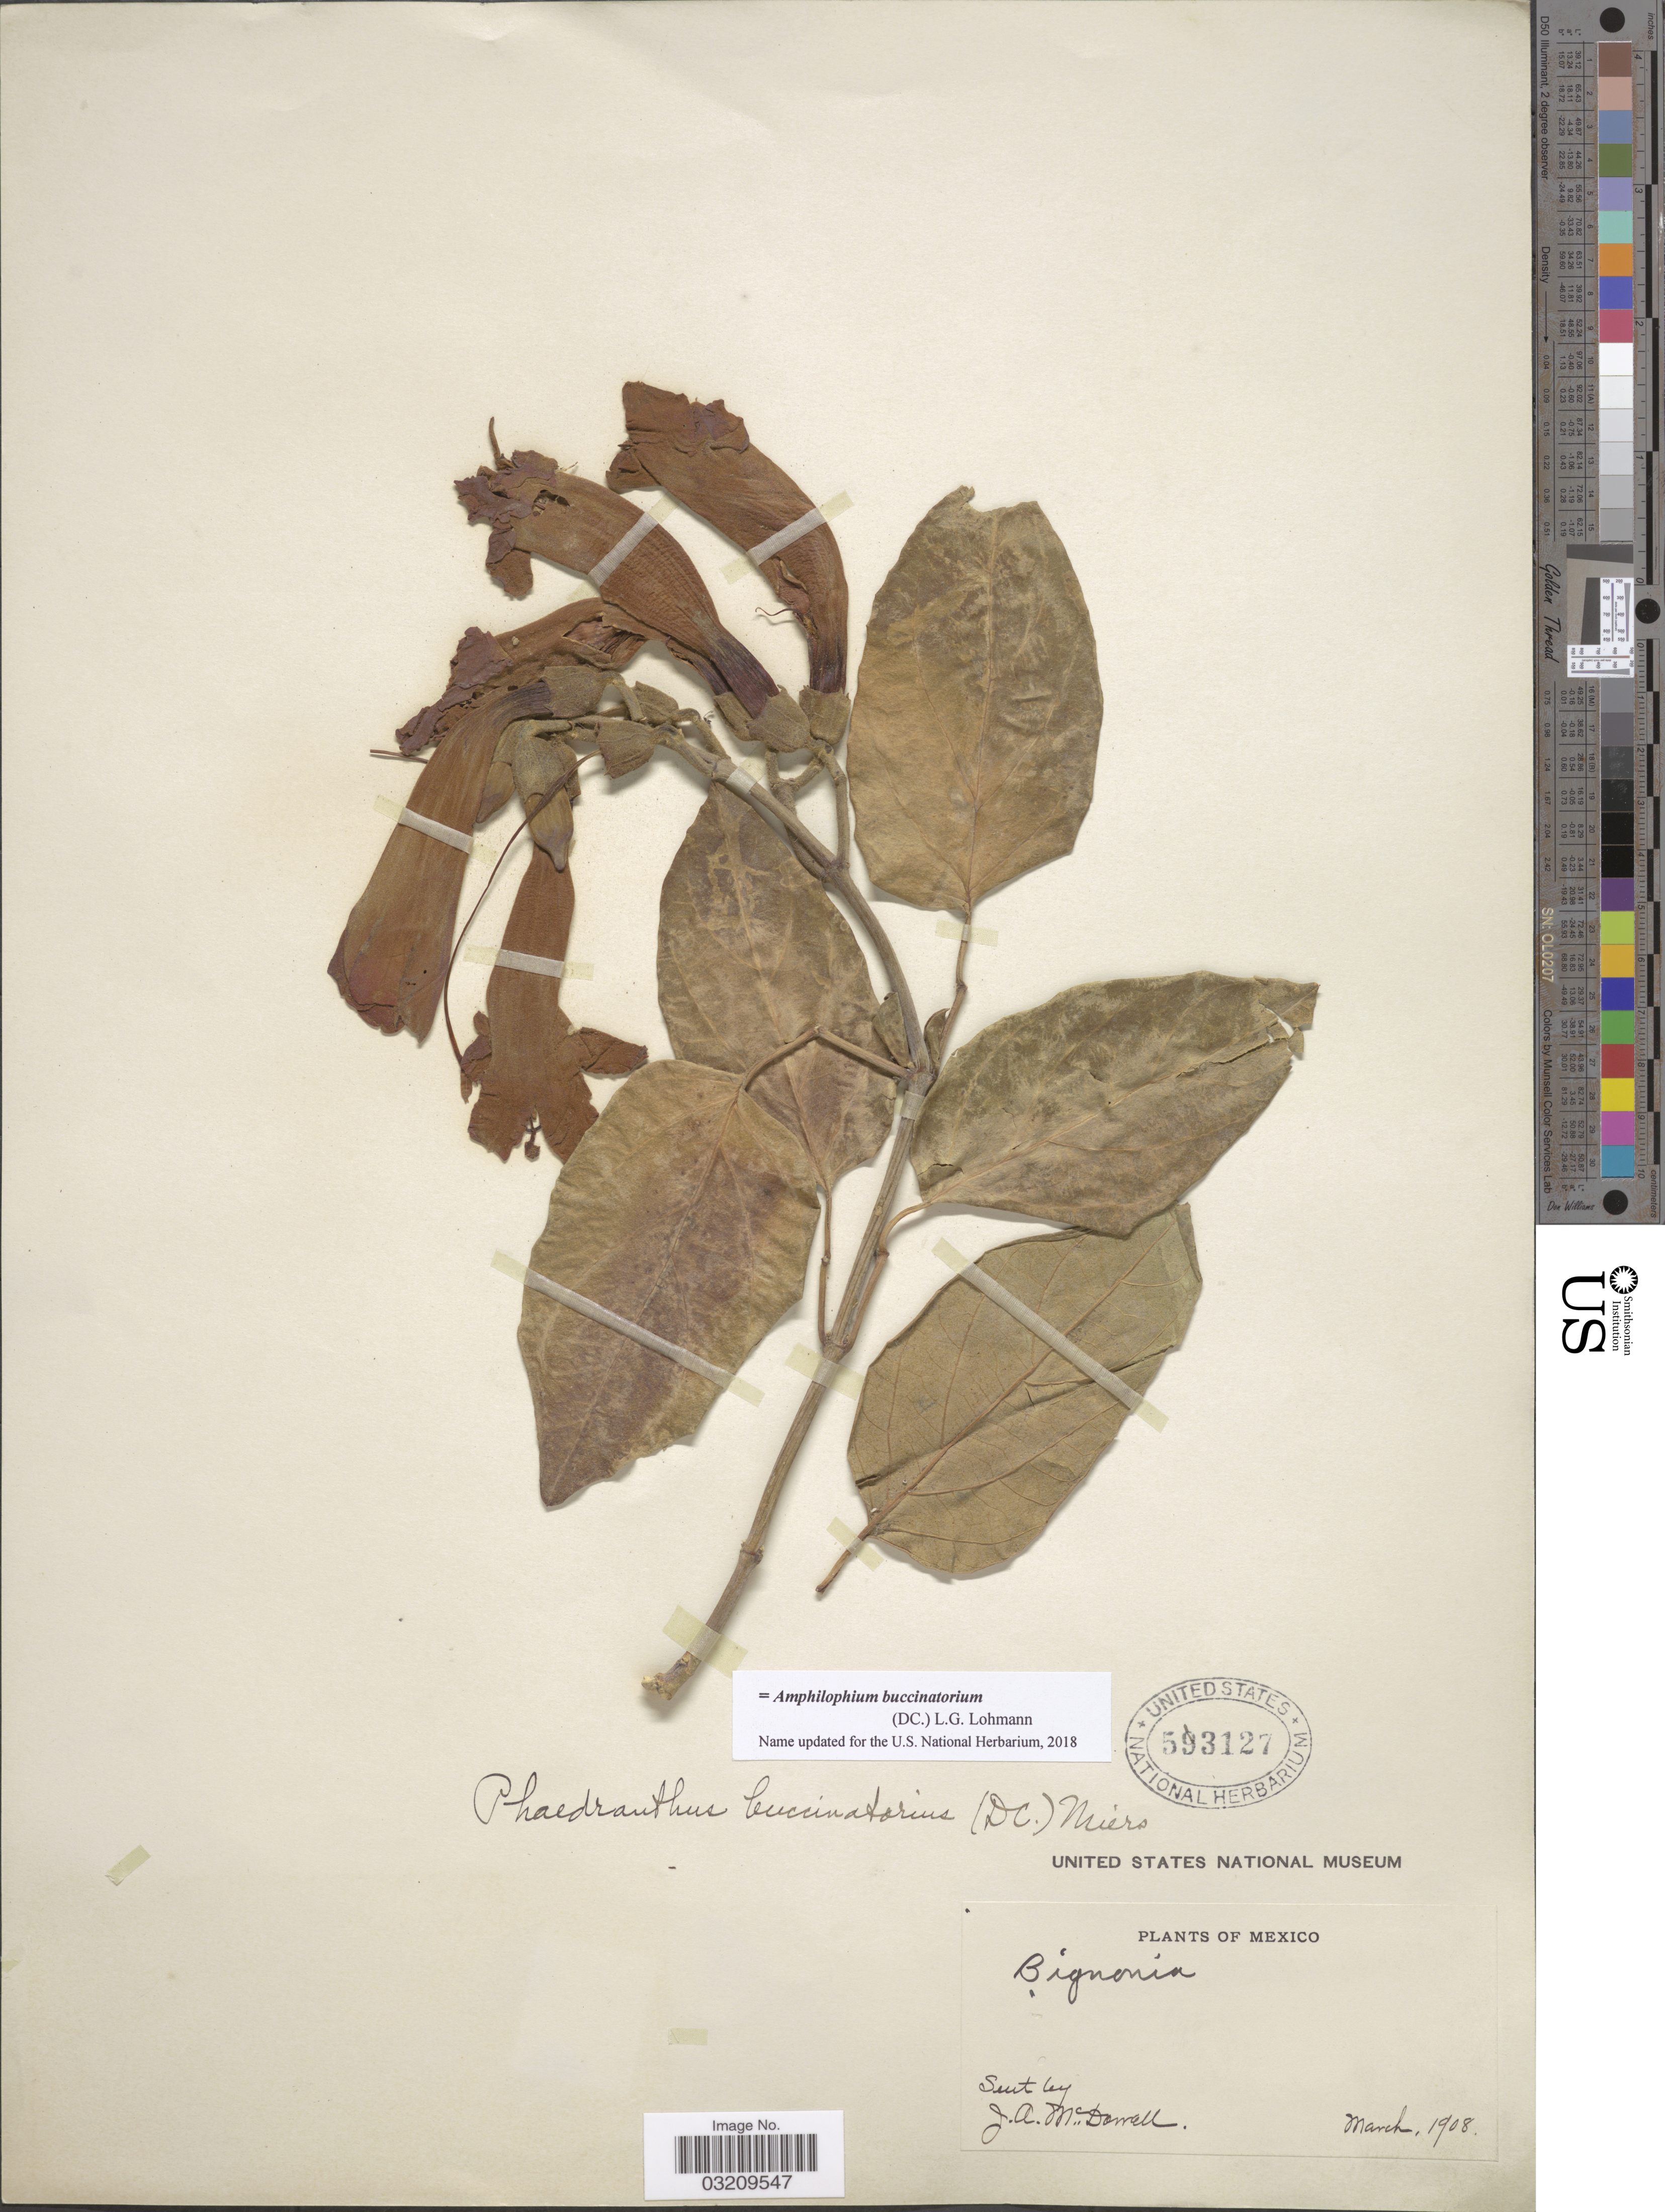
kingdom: Plantae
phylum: Tracheophyta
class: Magnoliopsida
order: Lamiales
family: Bignoniaceae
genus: Amphilophium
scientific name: Amphilophium buccinatorium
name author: (DC.) L.G. Lohmann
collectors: J. McDowell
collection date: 1908-03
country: Mexico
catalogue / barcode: US 593127